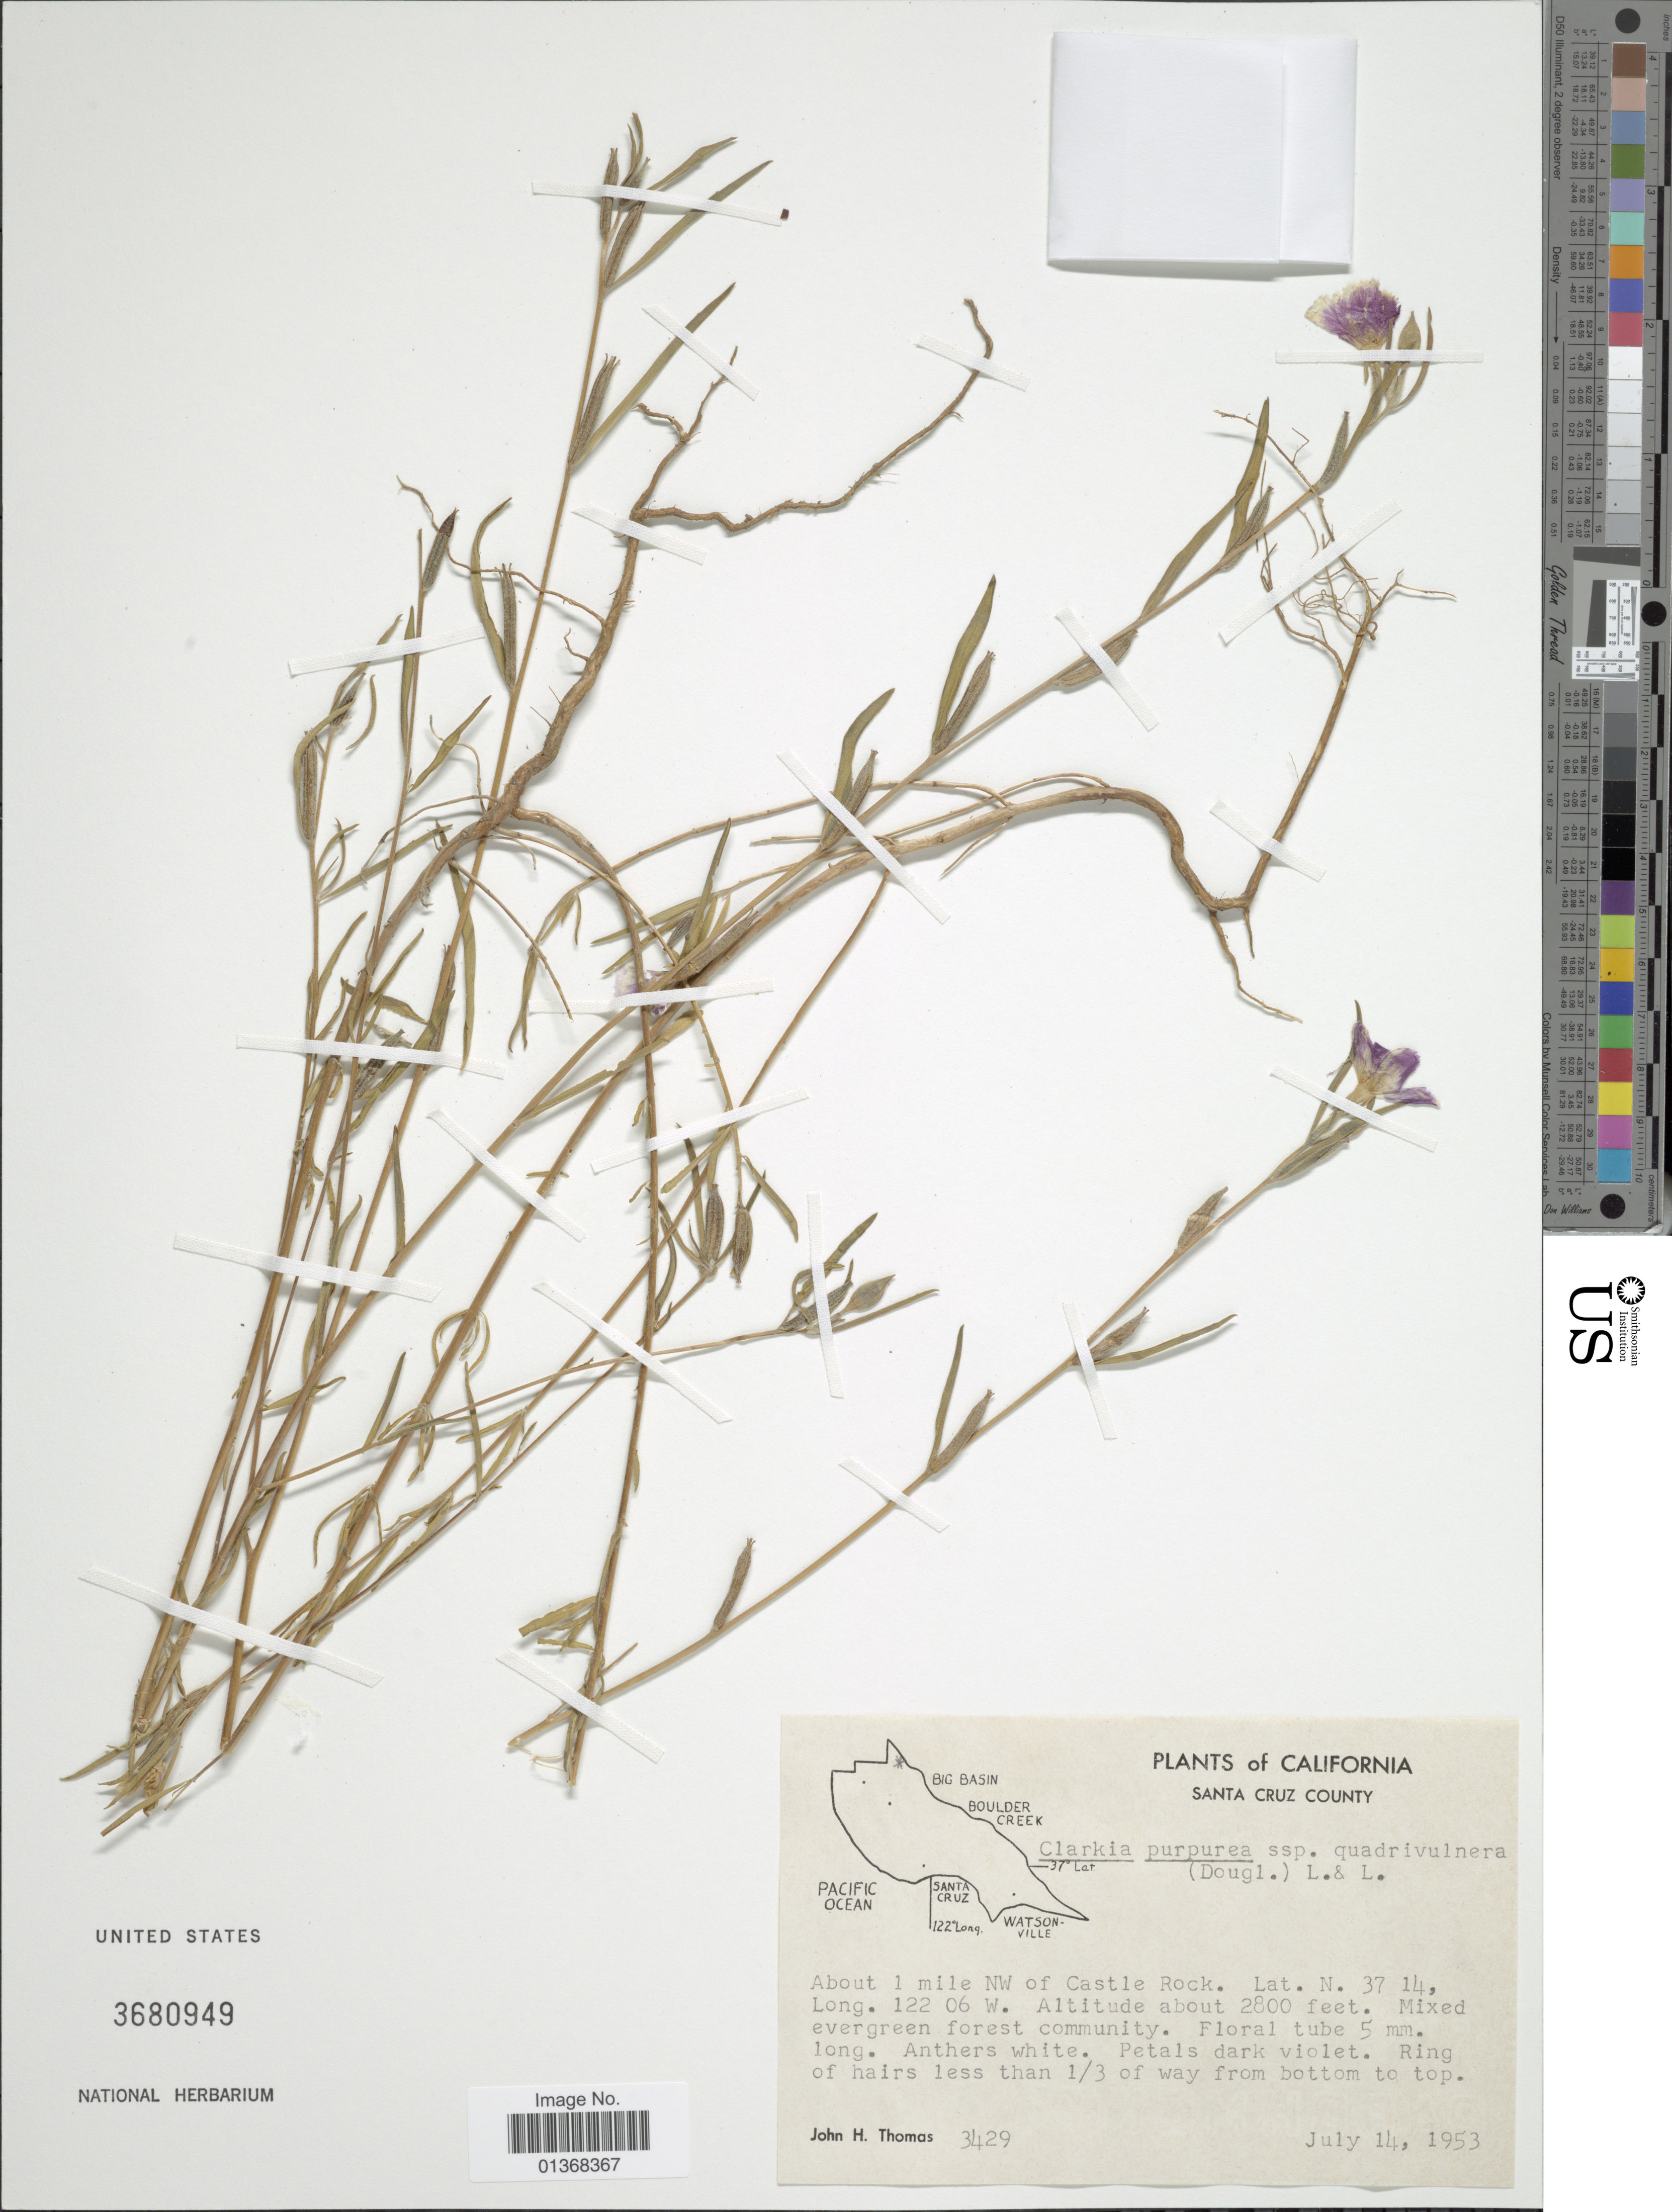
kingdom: Plantae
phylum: Tracheophyta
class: Magnoliopsida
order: Myrtales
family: Onagraceae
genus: Clarkia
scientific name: Clarkia purpurea subsp. quadrivulnera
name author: (Douglas) H.F. Lewis & M.R. Lewis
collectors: J. H. Thomas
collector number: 3429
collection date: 1953-07-14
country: United States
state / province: California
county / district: Santa Cruz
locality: Santa Cruz County, About 1 mile NW of Castle Rock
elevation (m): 853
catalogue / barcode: US 3680949